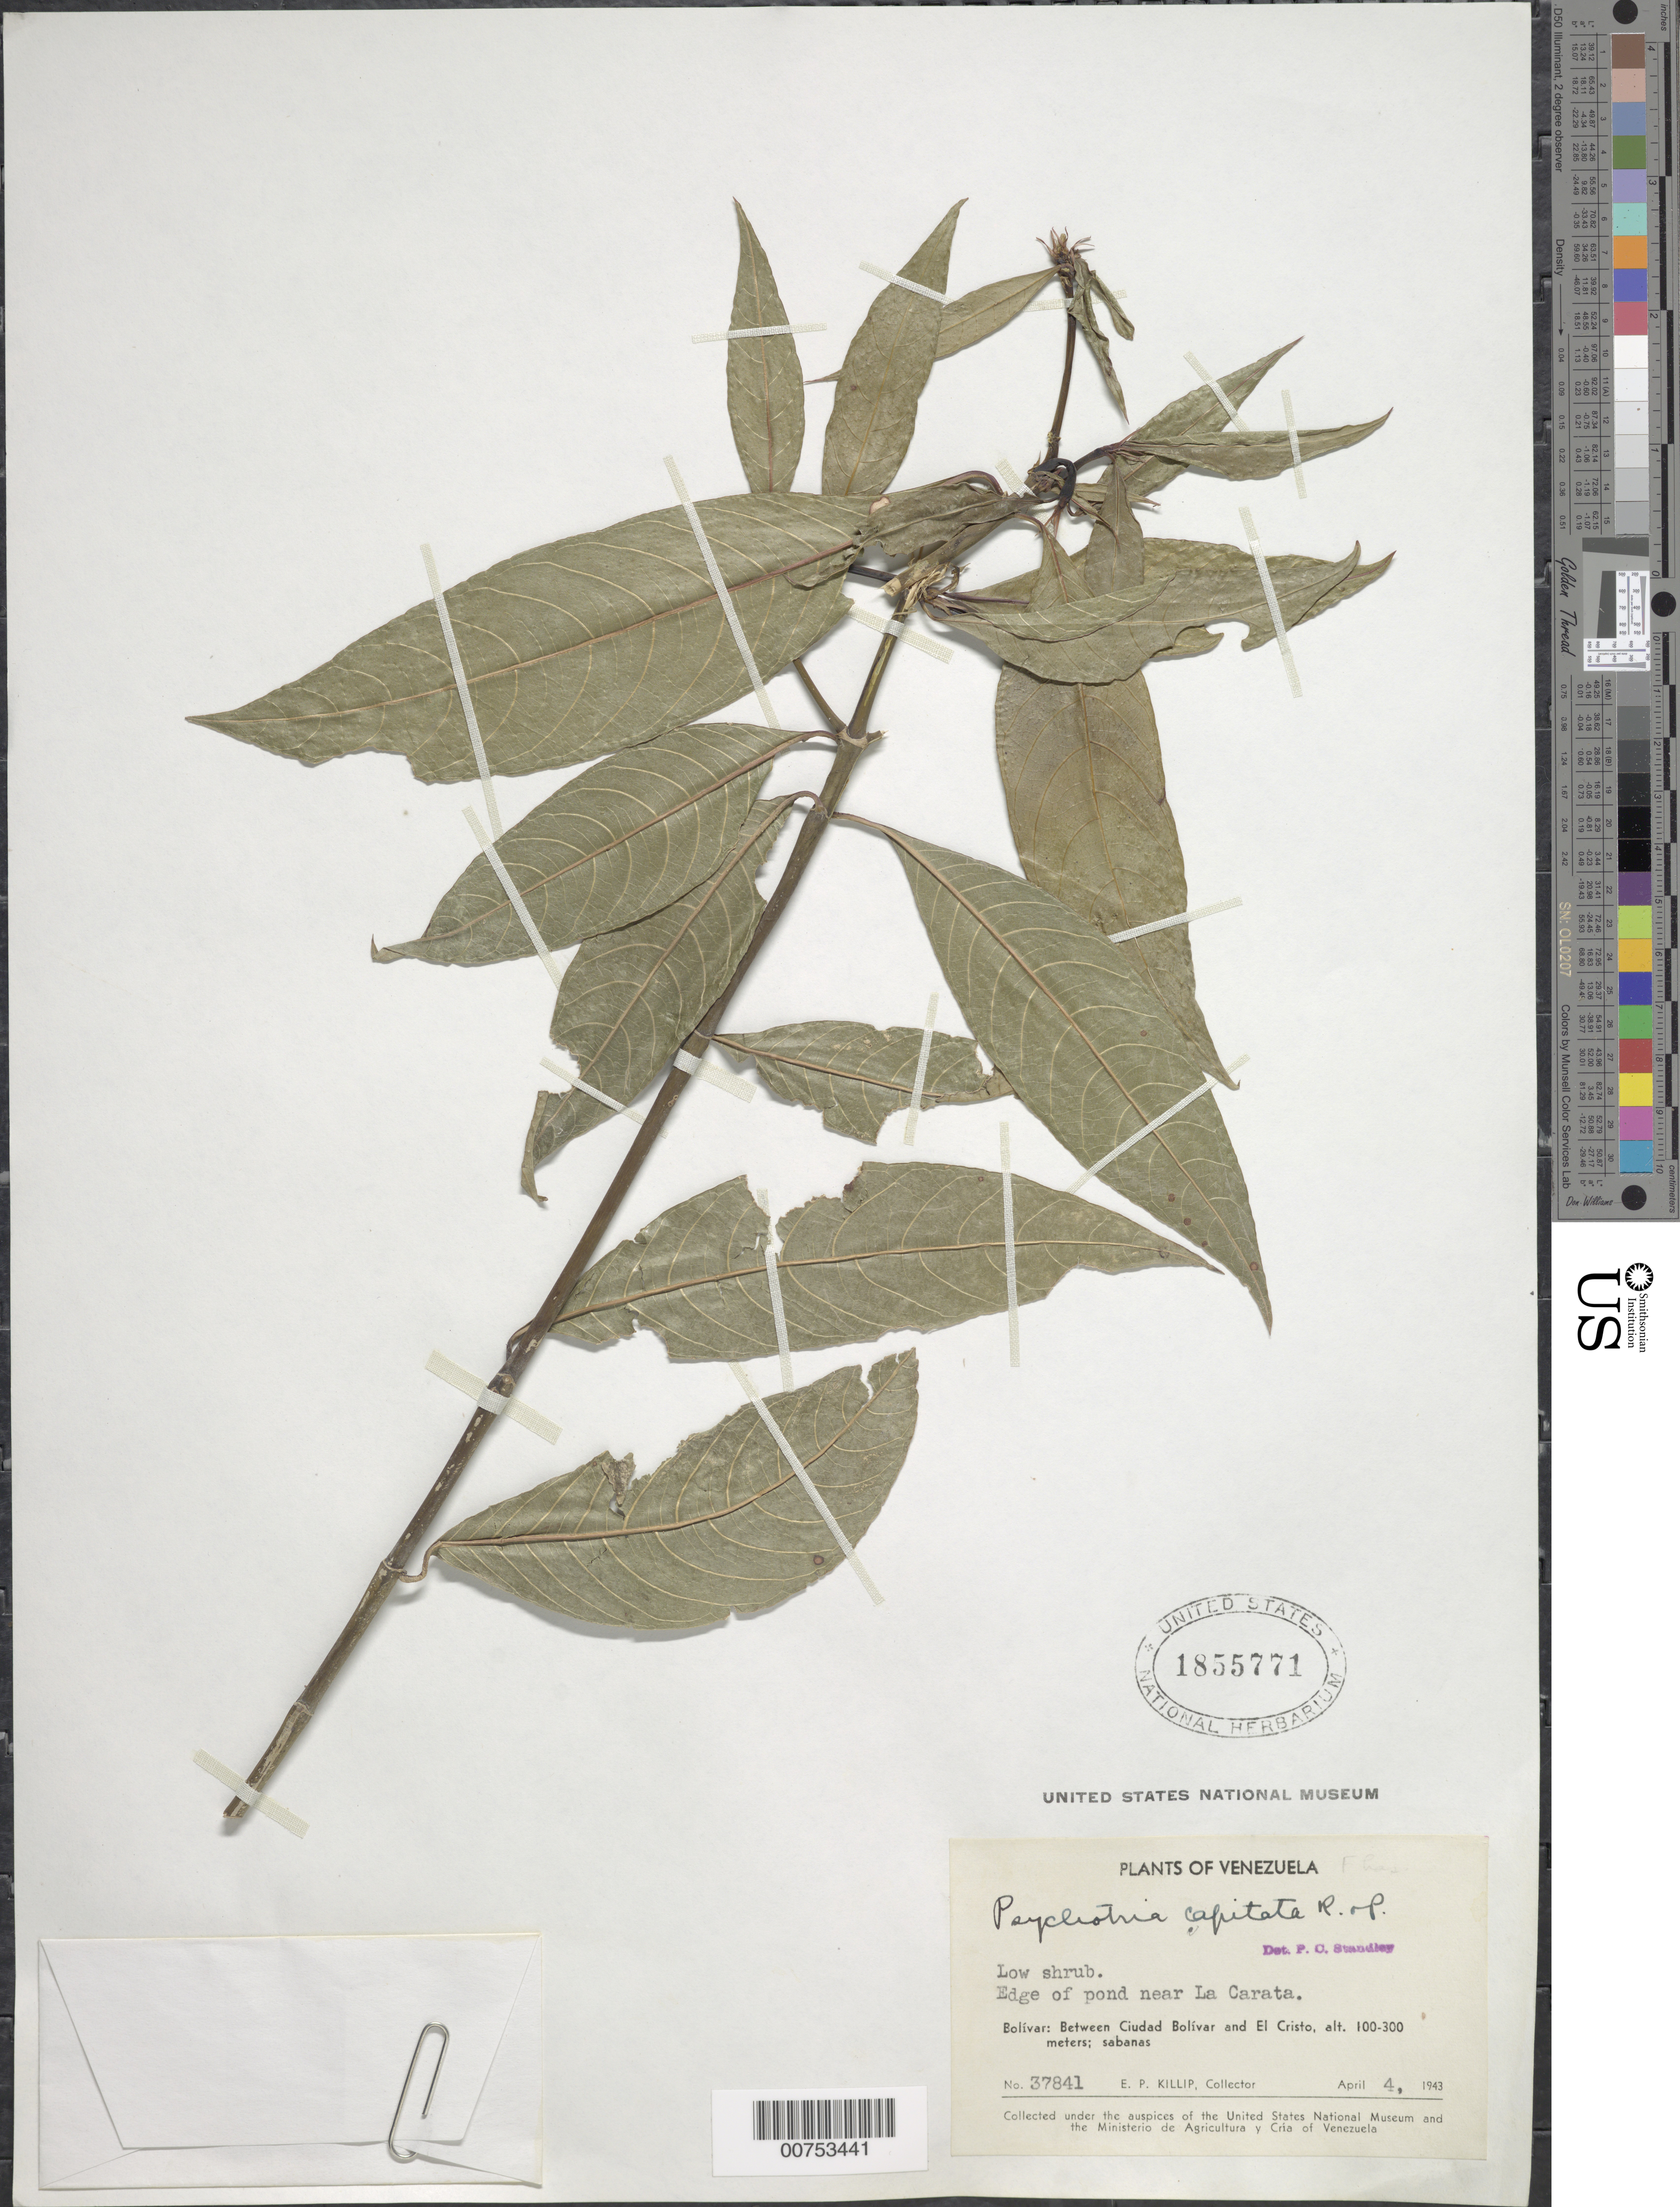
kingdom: Plantae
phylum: Tracheophyta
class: Magnoliopsida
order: Gentianales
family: Rubiaceae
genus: Psychotria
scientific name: Psychotria capitata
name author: Ruiz & Pav.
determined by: Standley, Paul C.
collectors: E. P. Killip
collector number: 37841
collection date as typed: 4-Apr-43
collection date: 1943-04-04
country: Venezuela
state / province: Bolívar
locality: Ciudad Bolívar to El Cristo; near La Carata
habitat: Sabanas; edge of pond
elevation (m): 100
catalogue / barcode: US 1855771